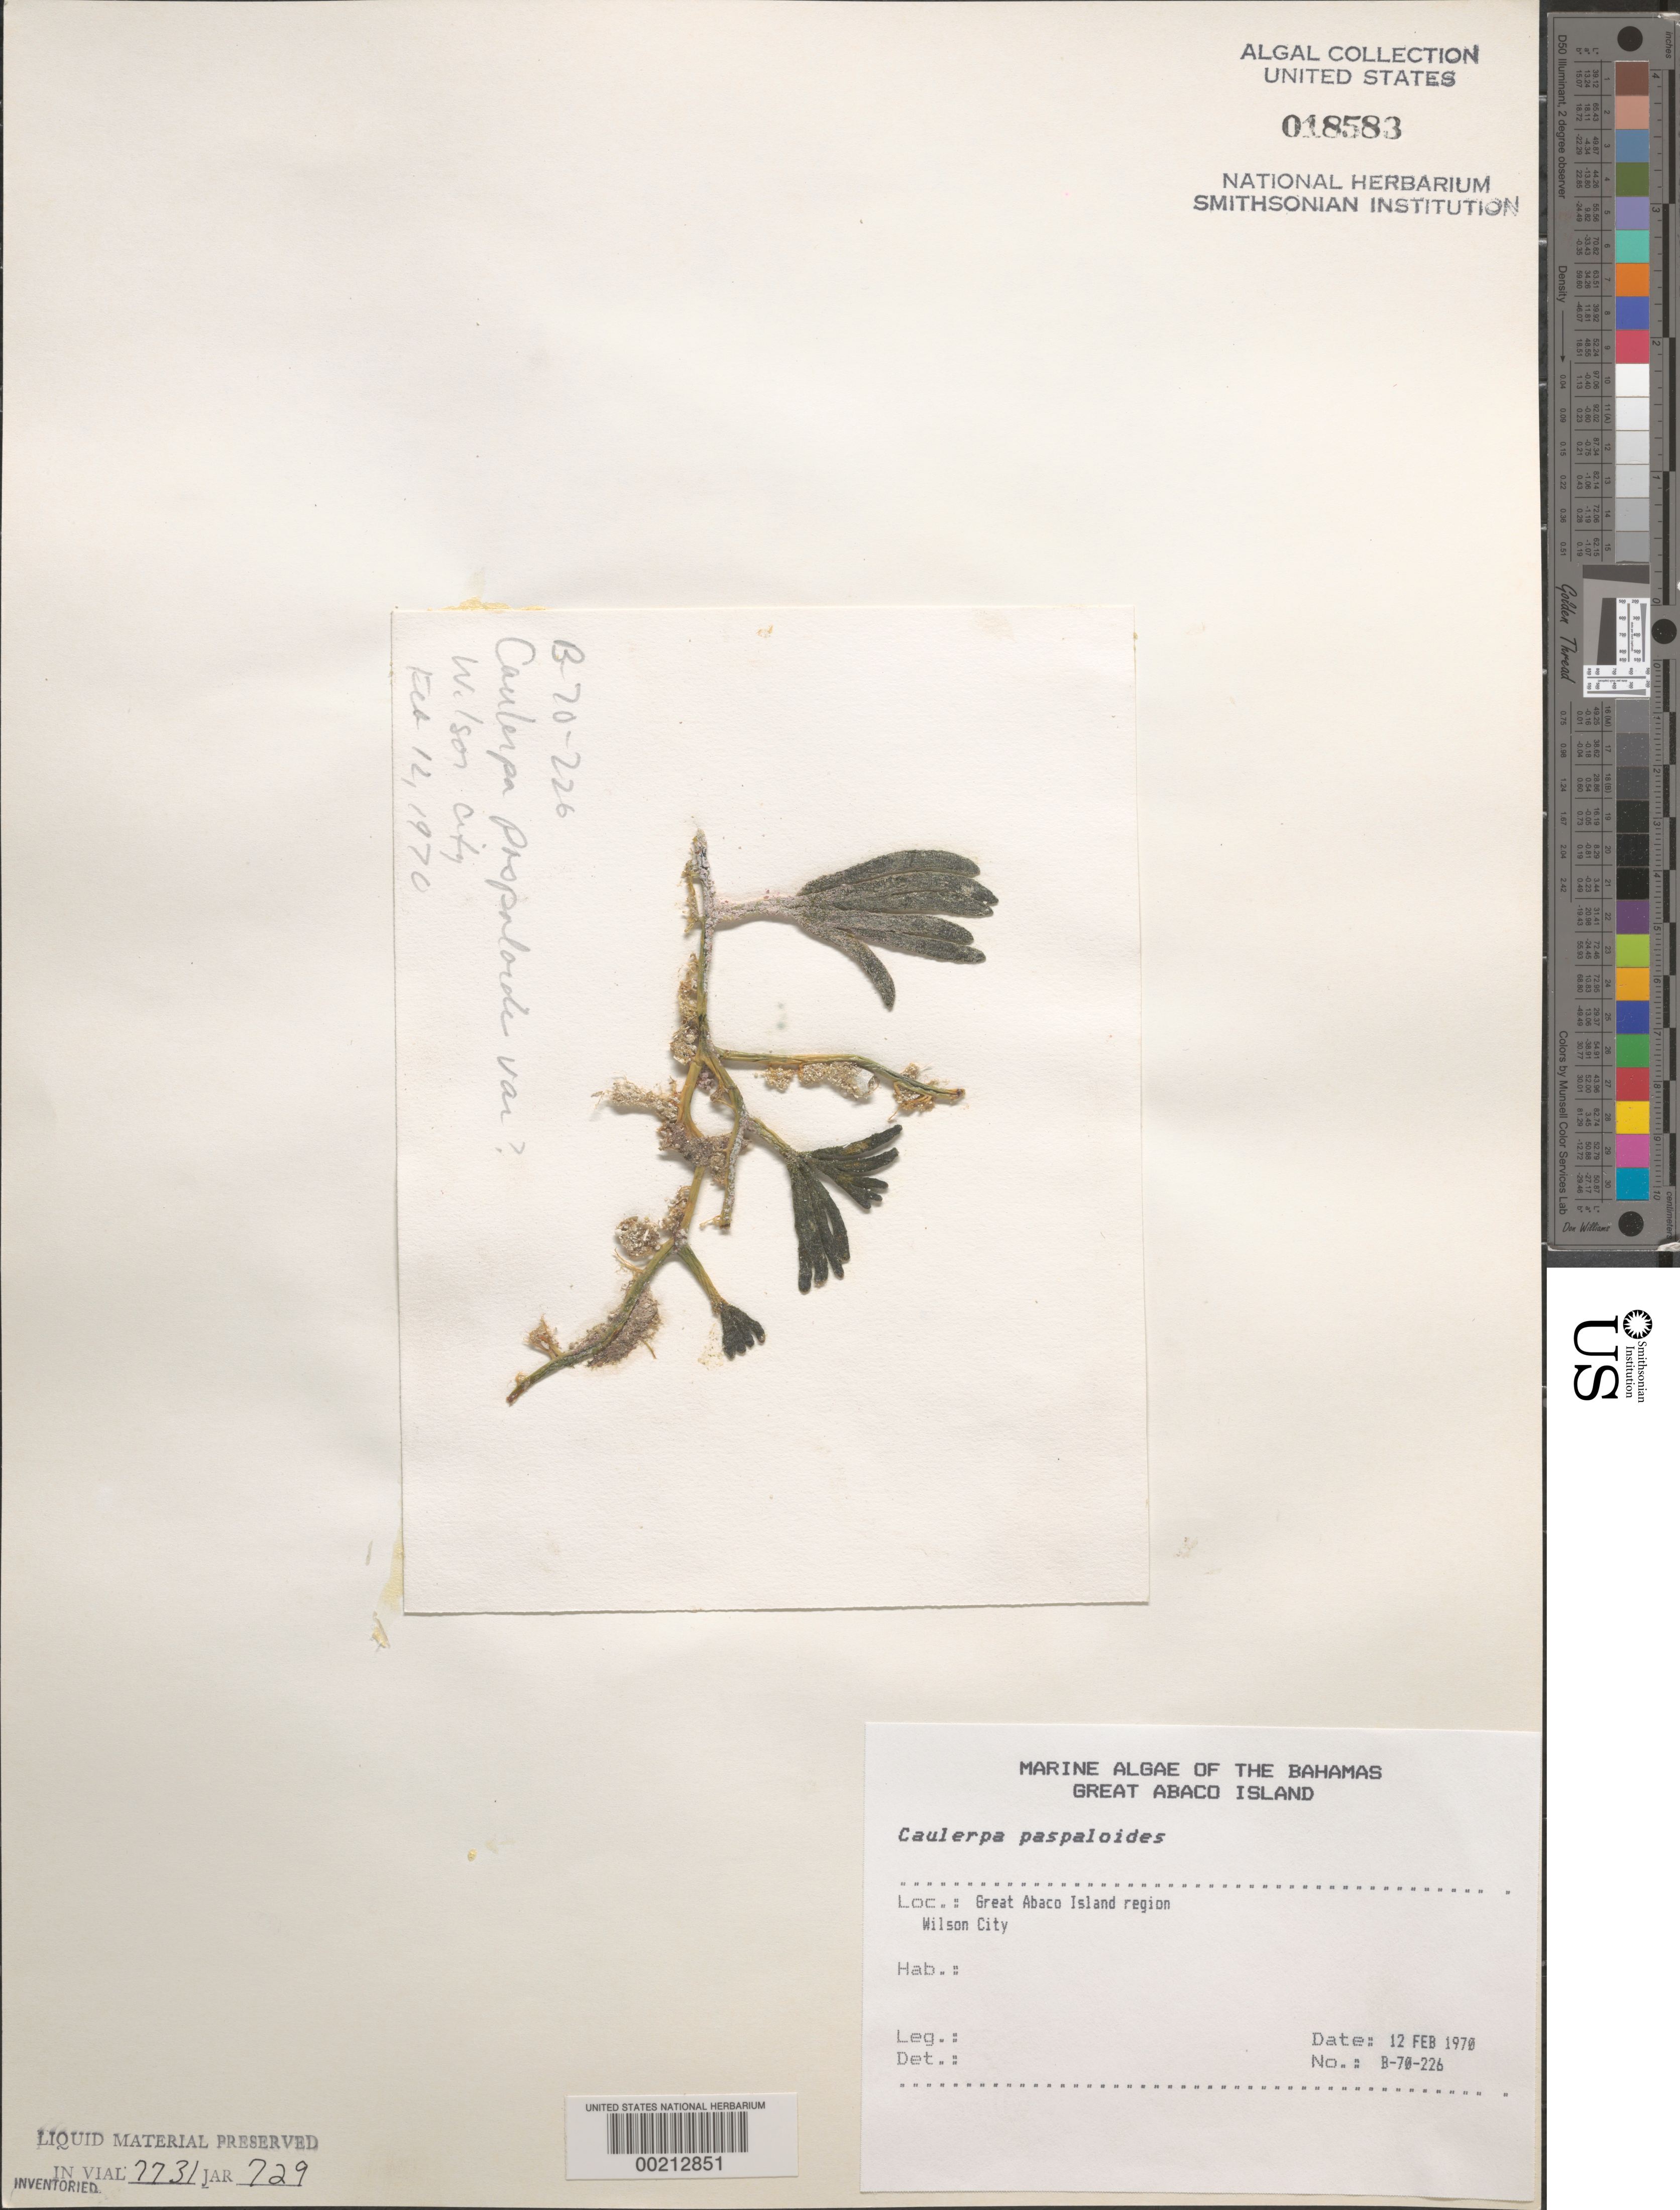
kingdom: Plantae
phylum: Chlorophyta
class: Ulvophyceae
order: Bryopsidales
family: Caulerpaceae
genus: Caulerpa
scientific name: Caulerpa paspaloides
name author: (Bory) Grev.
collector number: B-70-226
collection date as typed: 12 Feb 1970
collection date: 1970-02-12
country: Bahamas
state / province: Abaco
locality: Wilson city, great abaco island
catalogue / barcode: US 18583